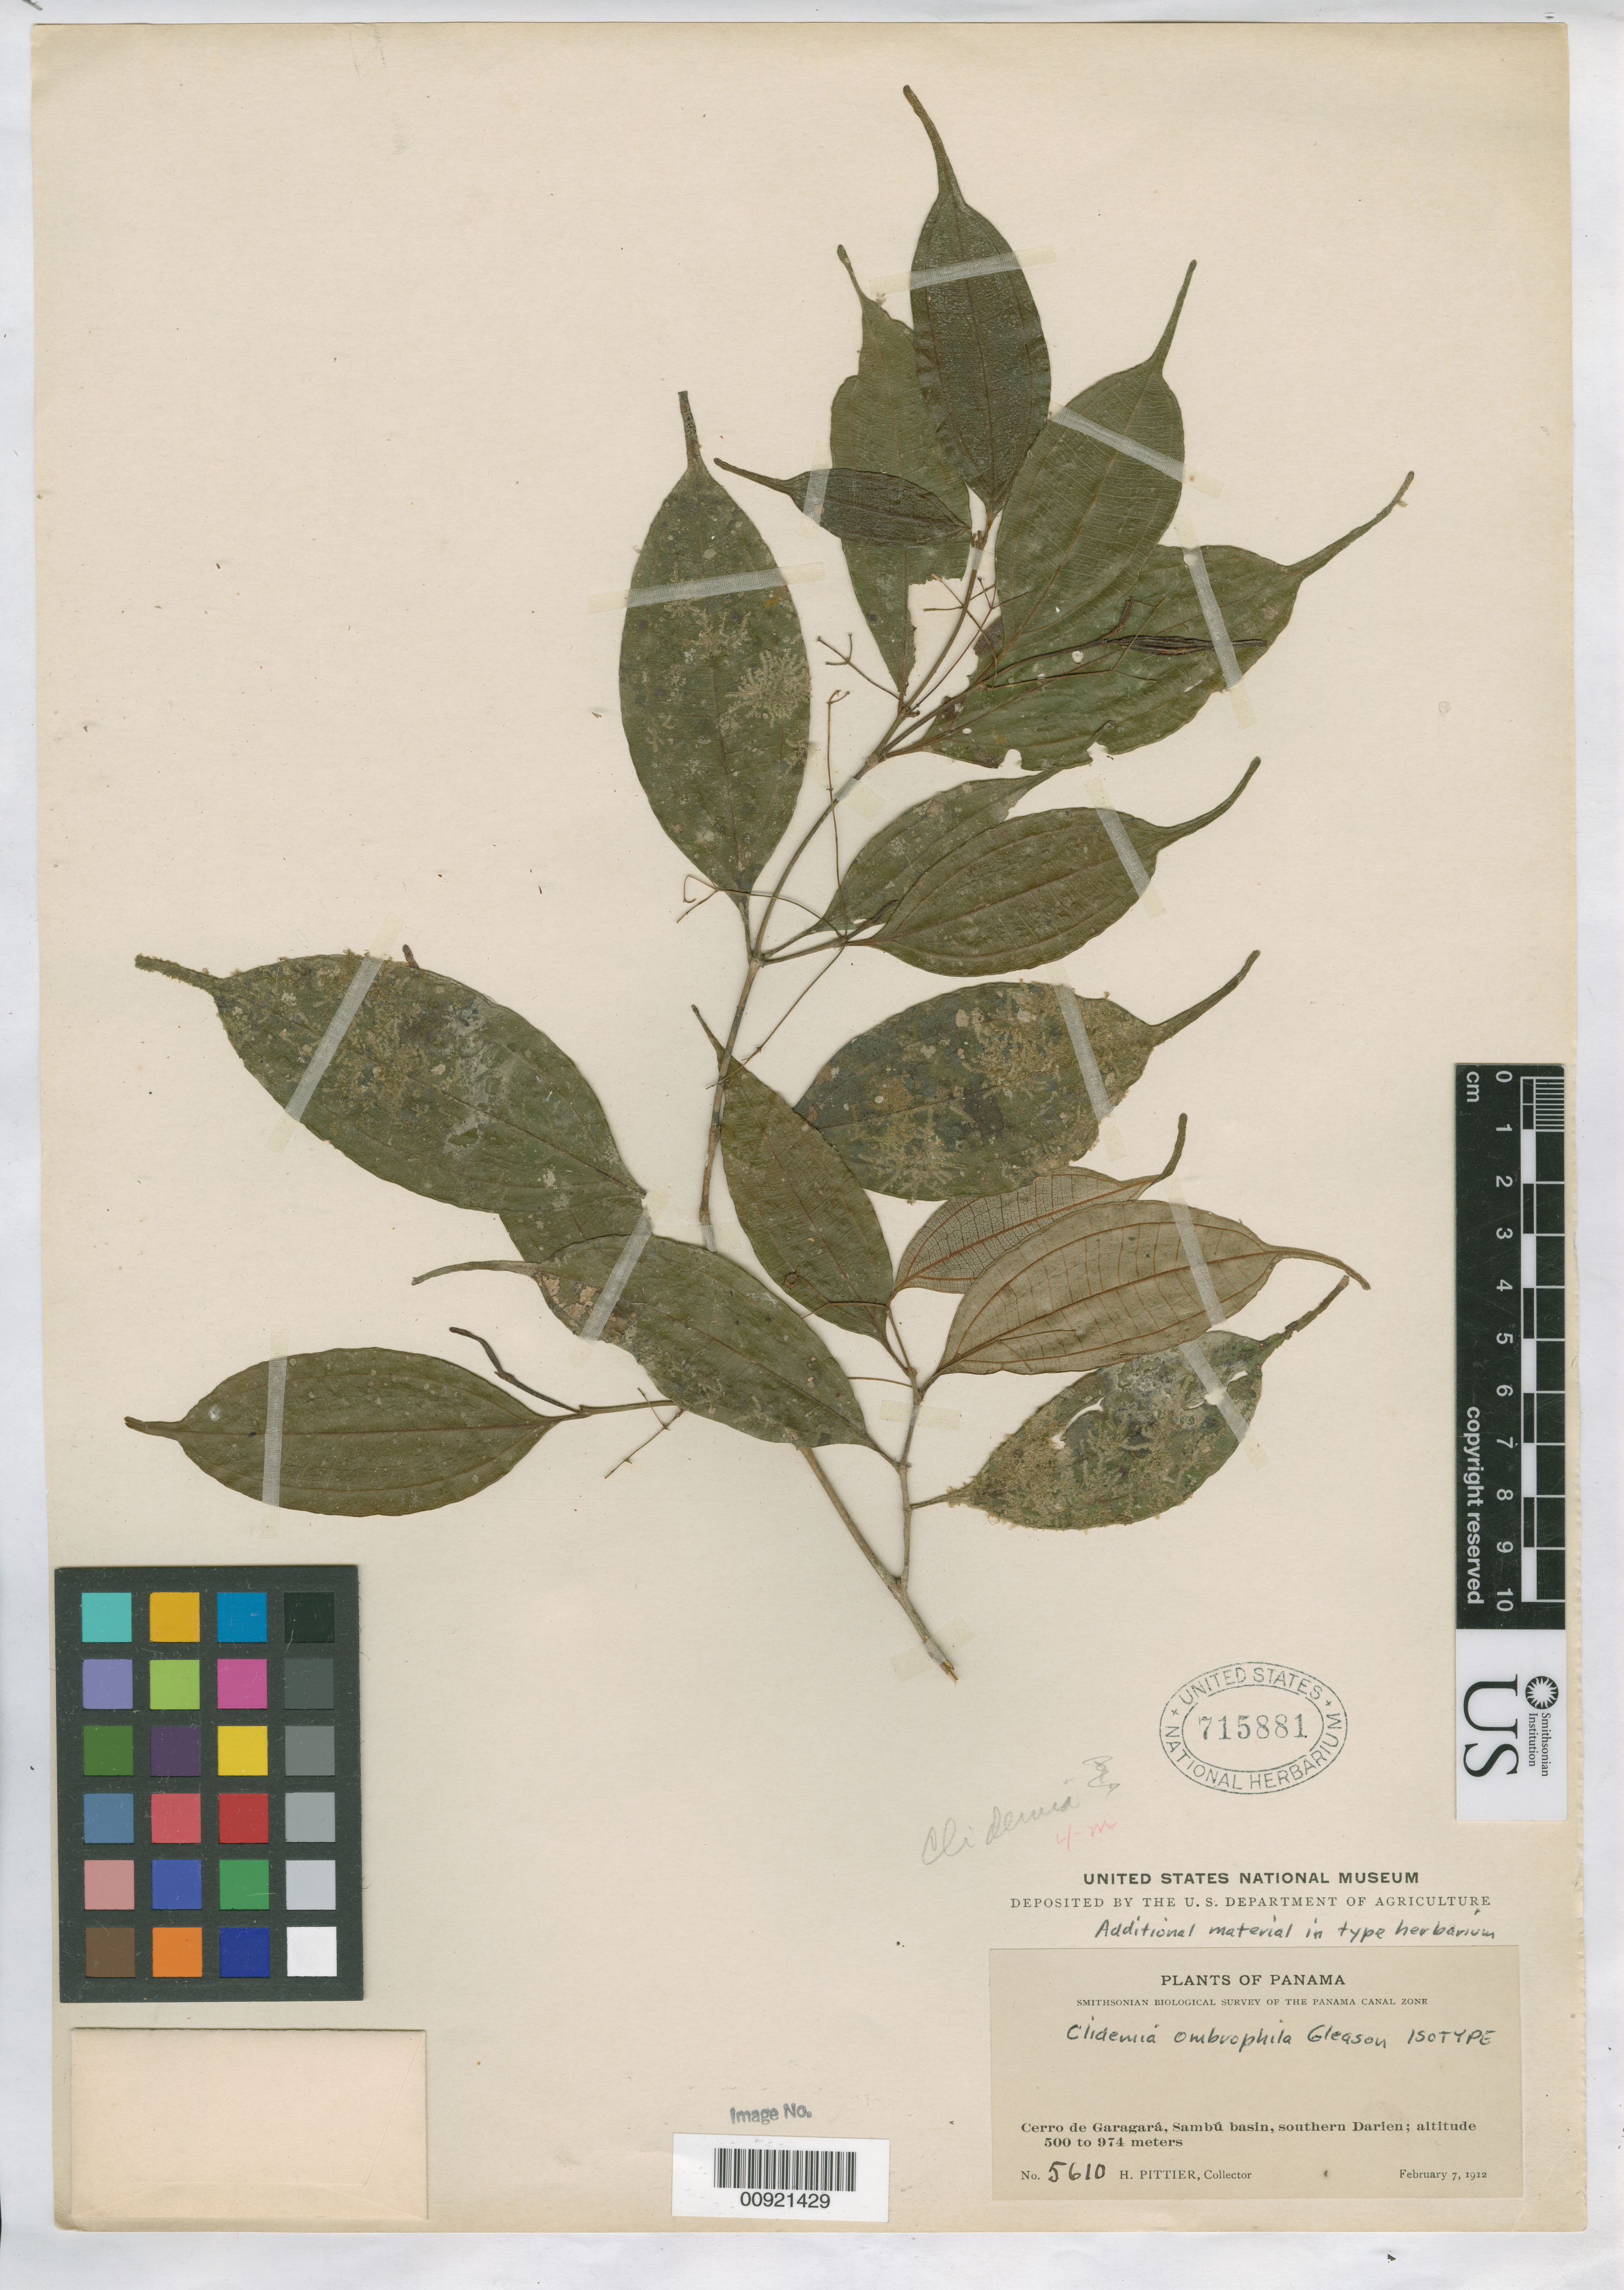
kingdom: Plantae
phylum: Tracheophyta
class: Magnoliopsida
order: Myrtales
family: Melastomataceae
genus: Clidemia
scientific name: Clidemia ombrophila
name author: Gleason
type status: Isotype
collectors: H. F. Pittier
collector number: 5610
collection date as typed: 07 Feb 1912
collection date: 1912-02-07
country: Panama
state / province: Darién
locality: Cerro de Garagara, Sambu basin, southern Darien.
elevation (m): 500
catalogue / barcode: US 715881